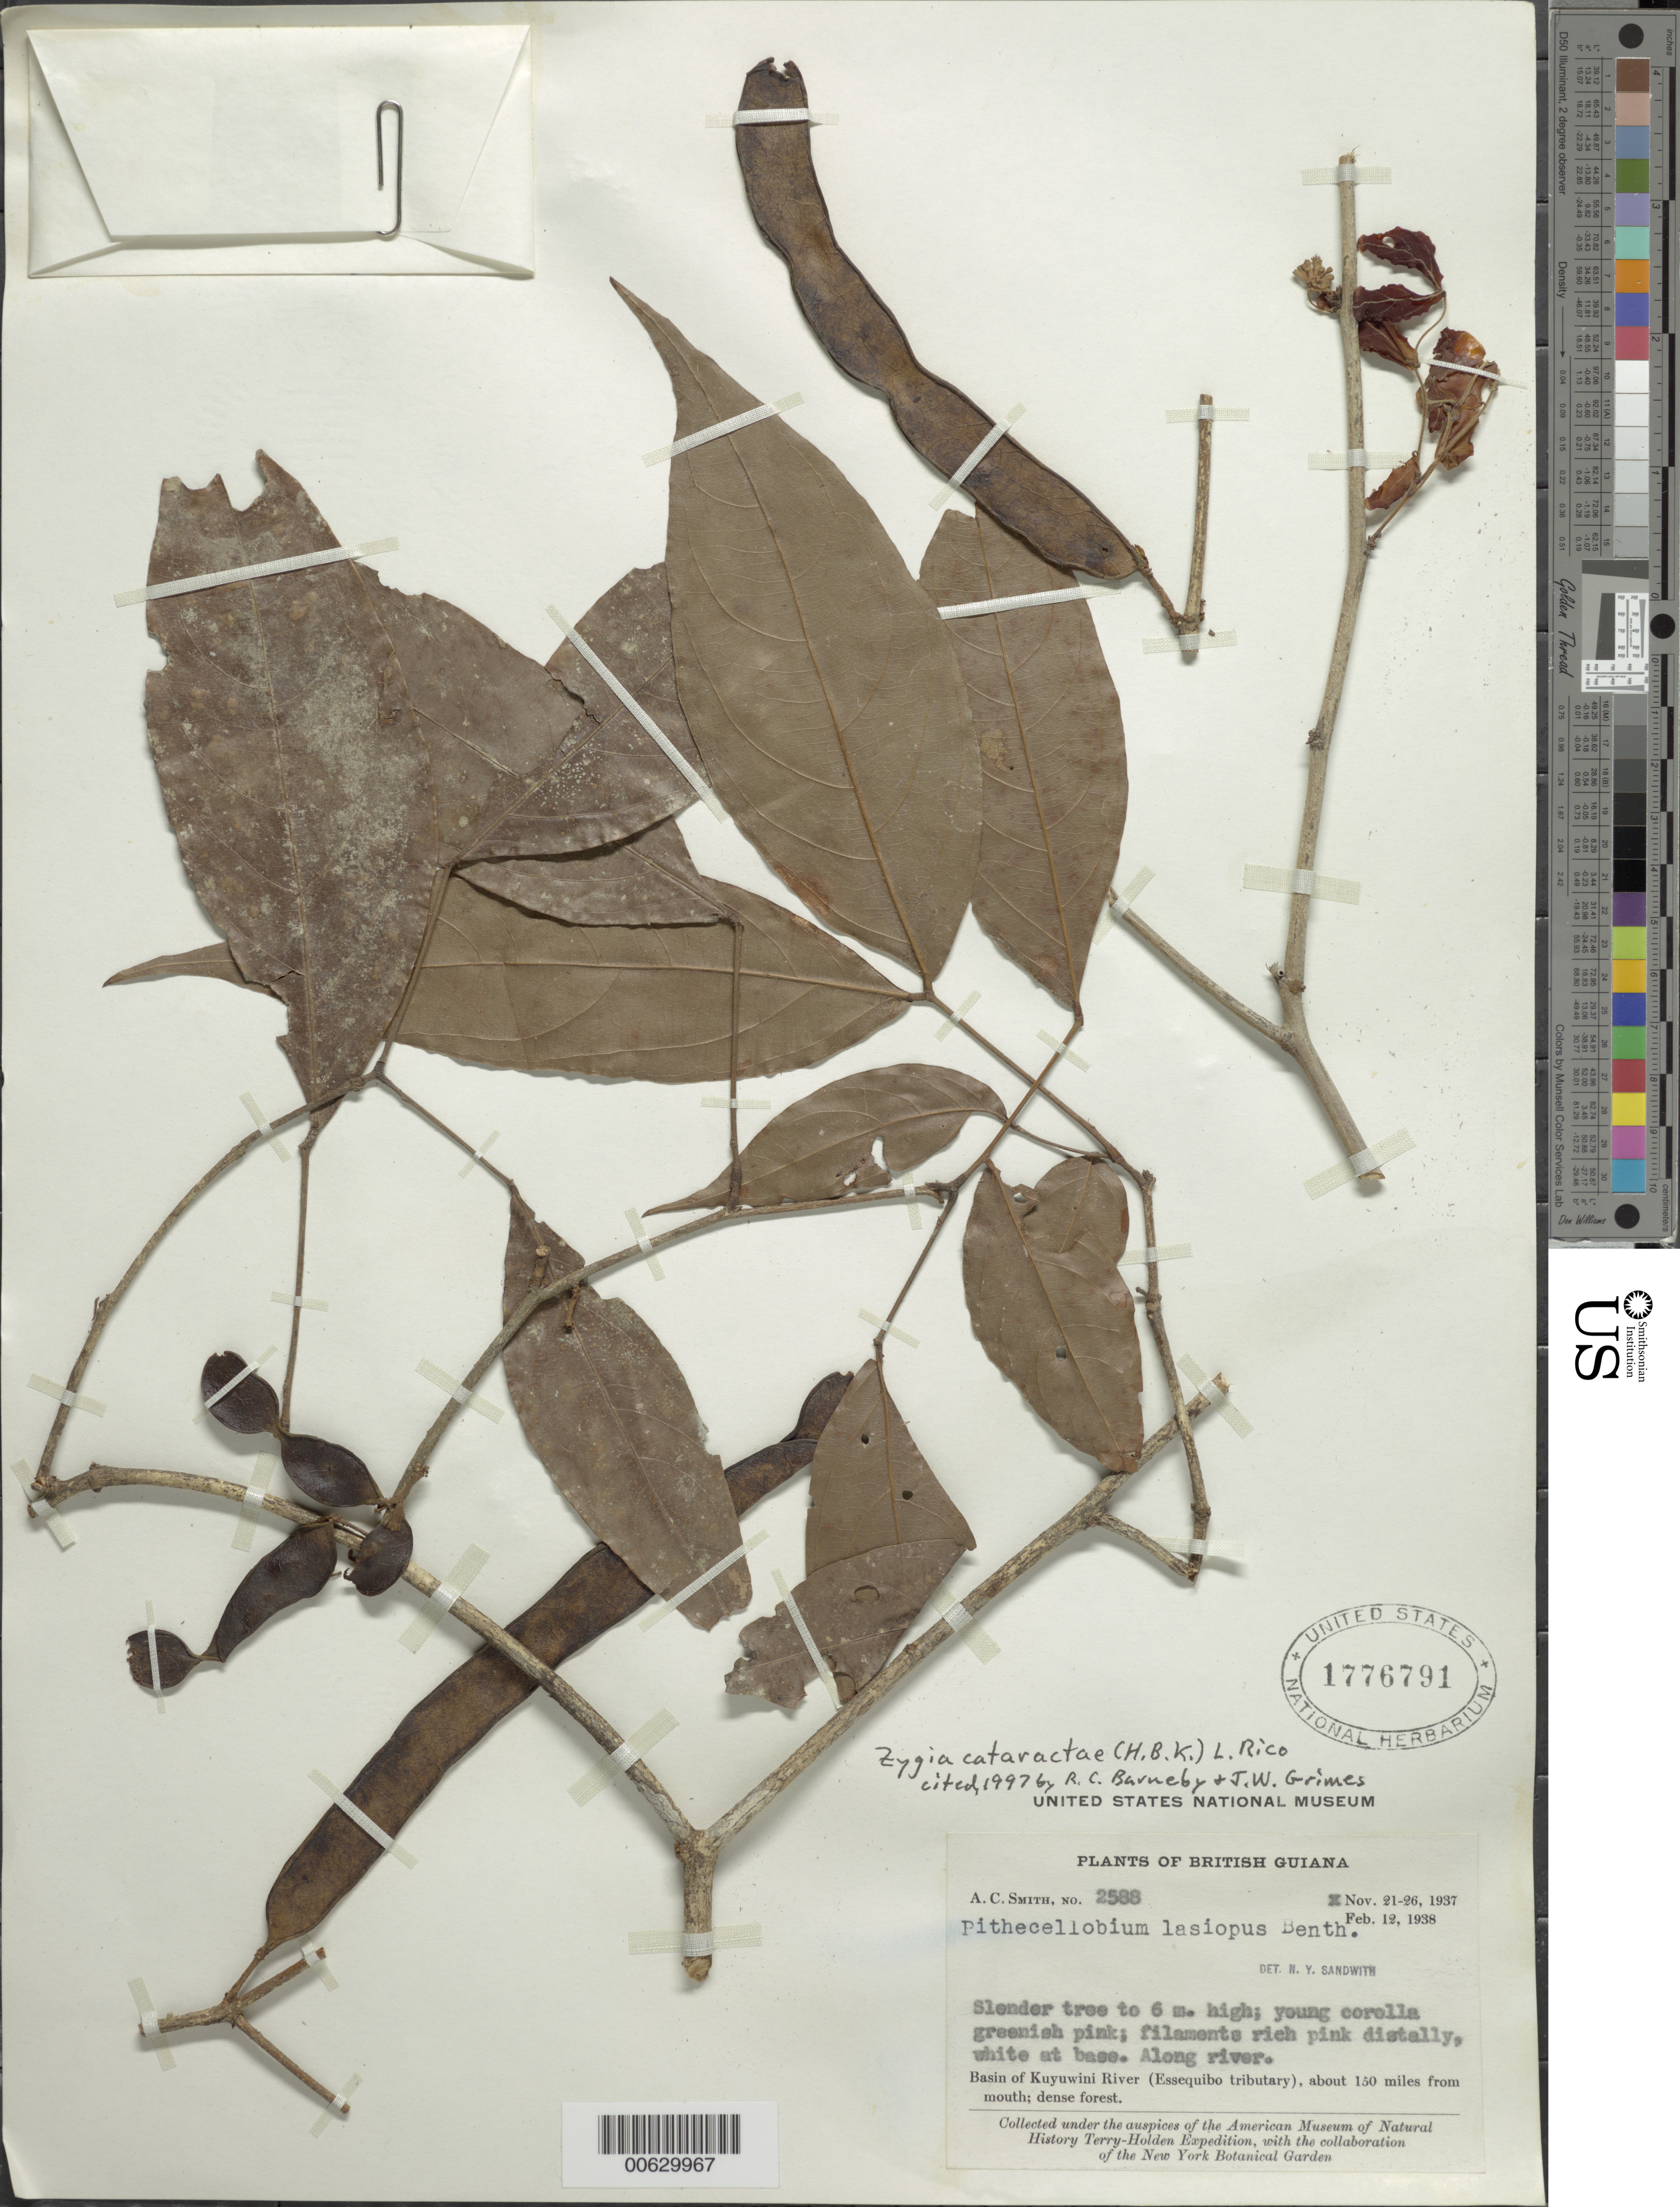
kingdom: Plantae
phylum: Tracheophyta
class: Magnoliopsida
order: Fabales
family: Fabaceae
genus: Zygia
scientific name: Zygia cataractae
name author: (Kunth) L. Rico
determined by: Barneby, R. C.; Grimes, J. W.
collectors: A. C. Smith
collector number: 2588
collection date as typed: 21-Nov-37 to 26-Nov-37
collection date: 1937-11-21/1937-11-26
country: Guyana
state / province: U. Takutu-U. Essequibo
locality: Kuyuwini River Basin (Essequibo River tributary), about 150 mi. from mouth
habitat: Dense forest. Along river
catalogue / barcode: US 1776791